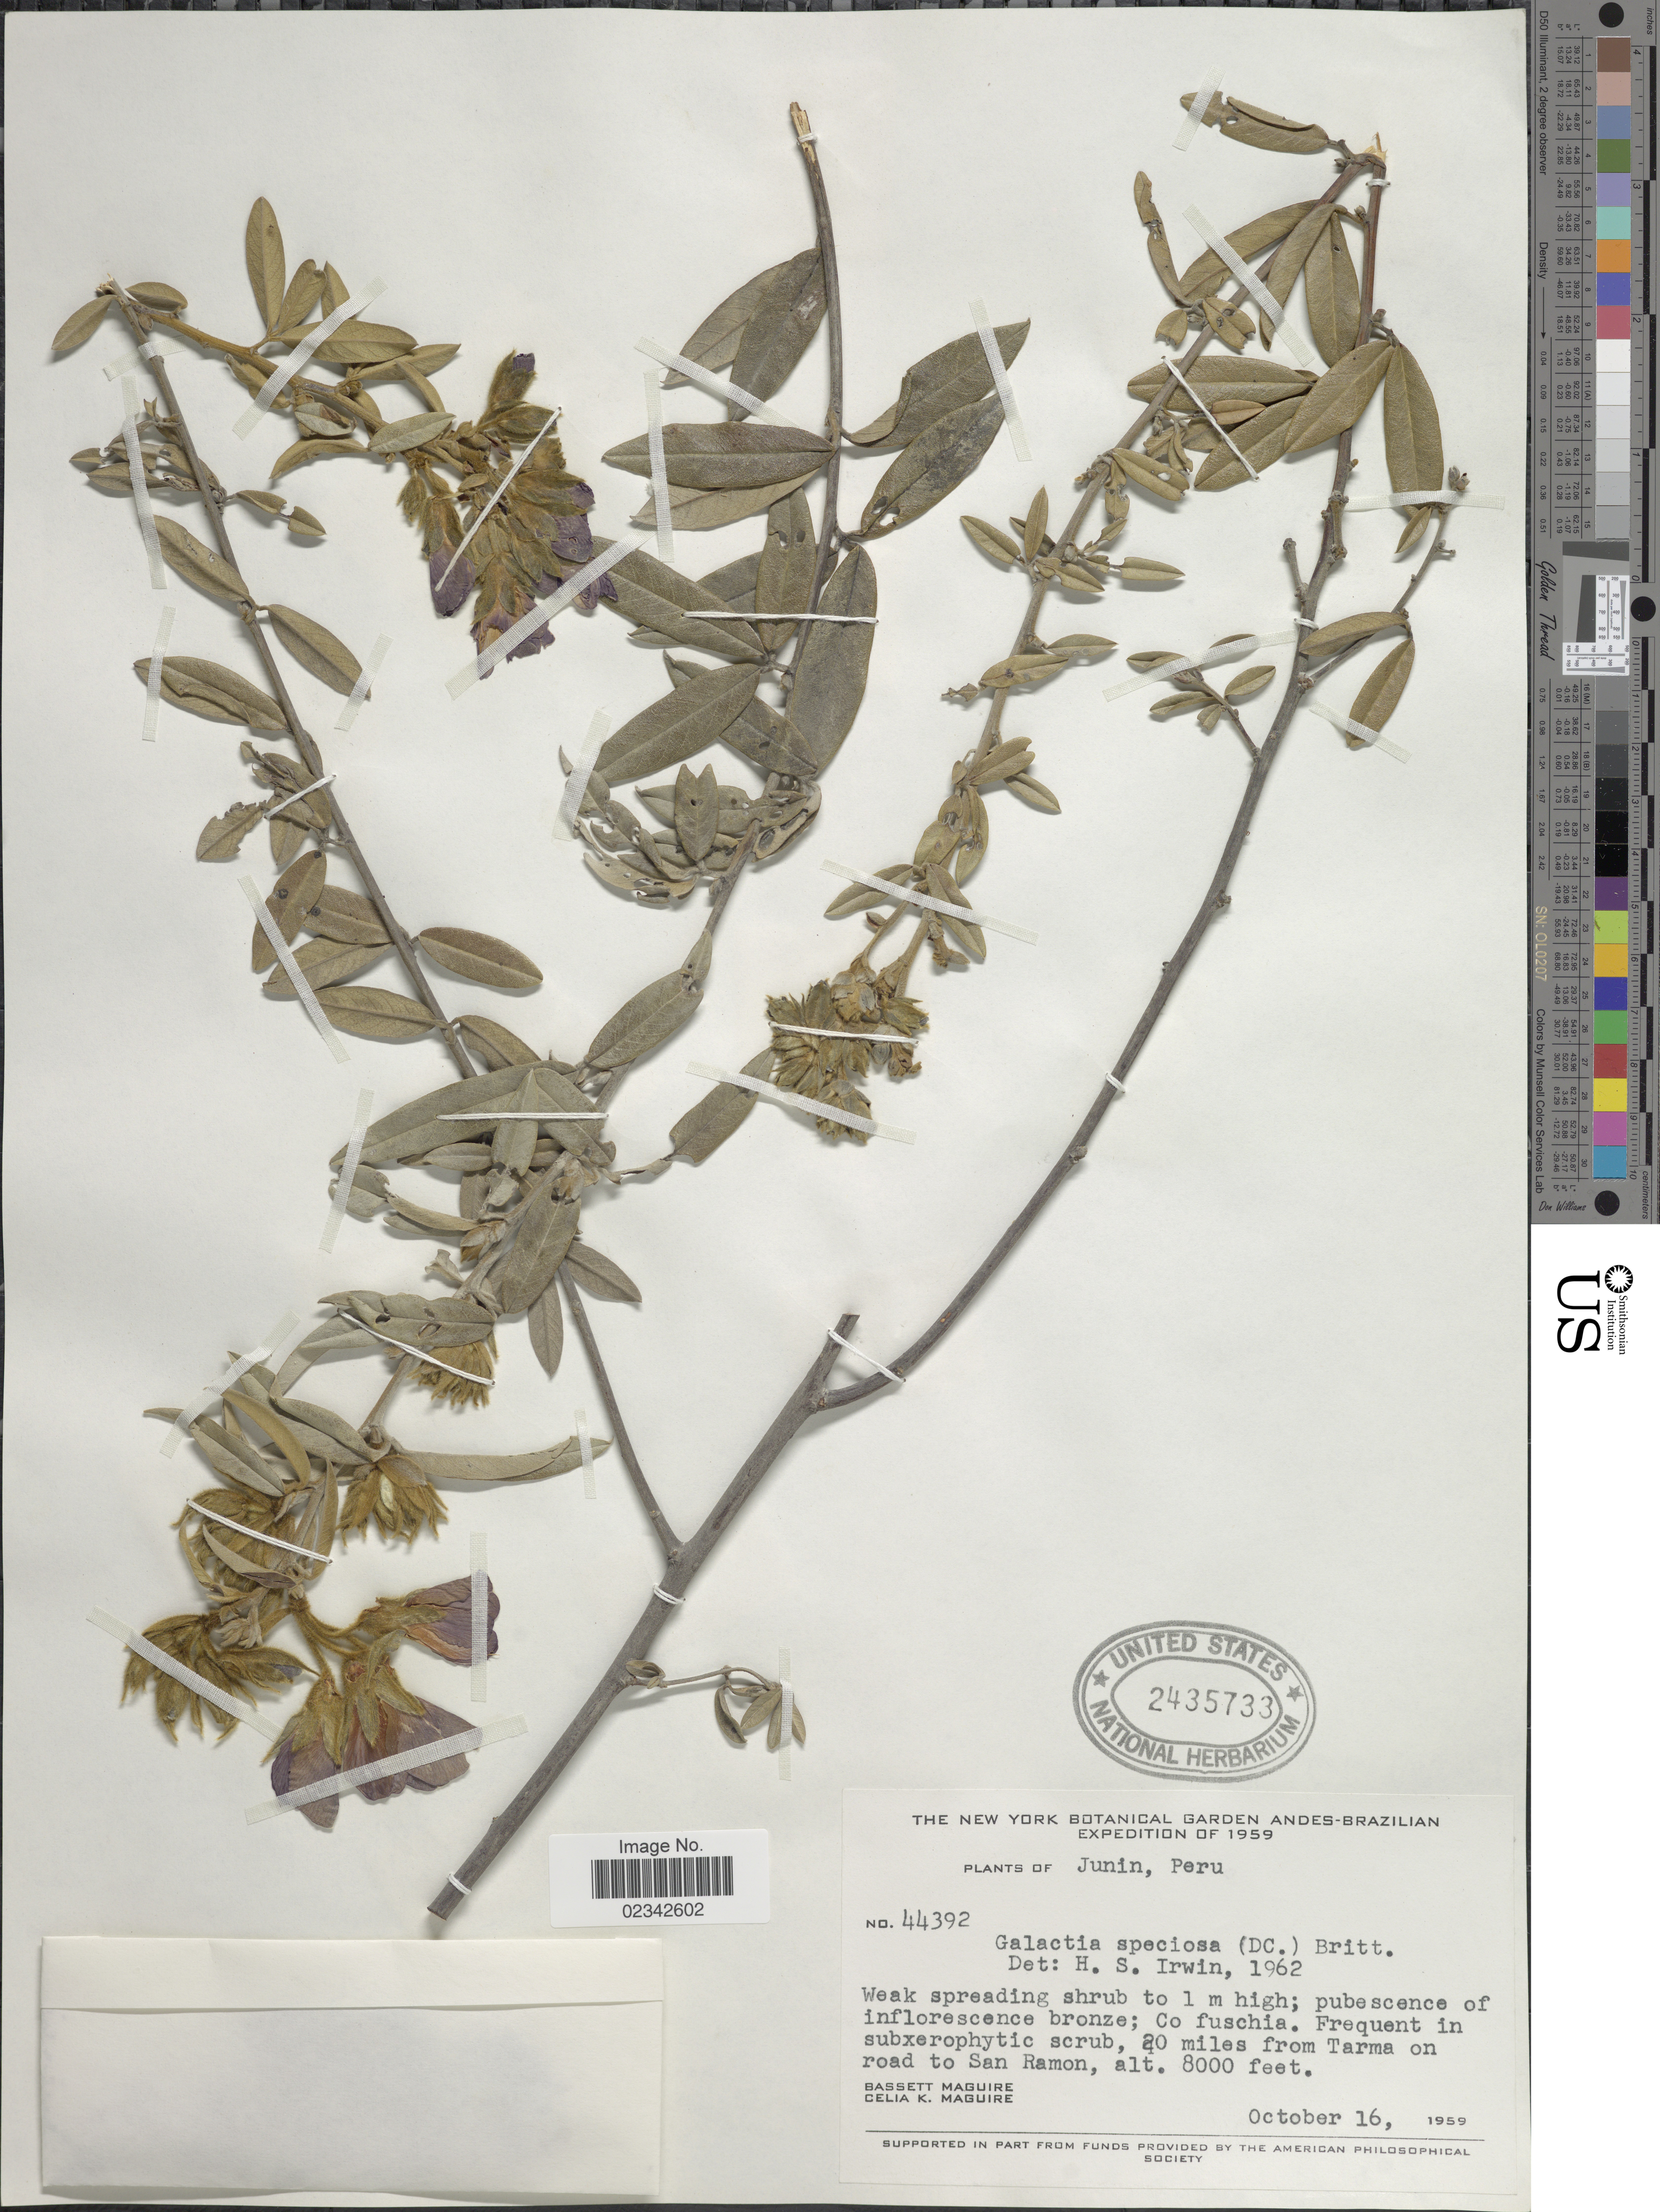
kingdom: Plantae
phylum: Tracheophyta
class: Magnoliopsida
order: Fabales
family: Fabaceae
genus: Collaea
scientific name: Collaea speciosa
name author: (Loisel.) DC.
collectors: B. Maguire & C. K. Maguire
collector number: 44392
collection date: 1959-10-16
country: Peru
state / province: Junín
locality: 20 miles from Tarma on road to San Ramon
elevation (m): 2438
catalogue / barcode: US 2435733